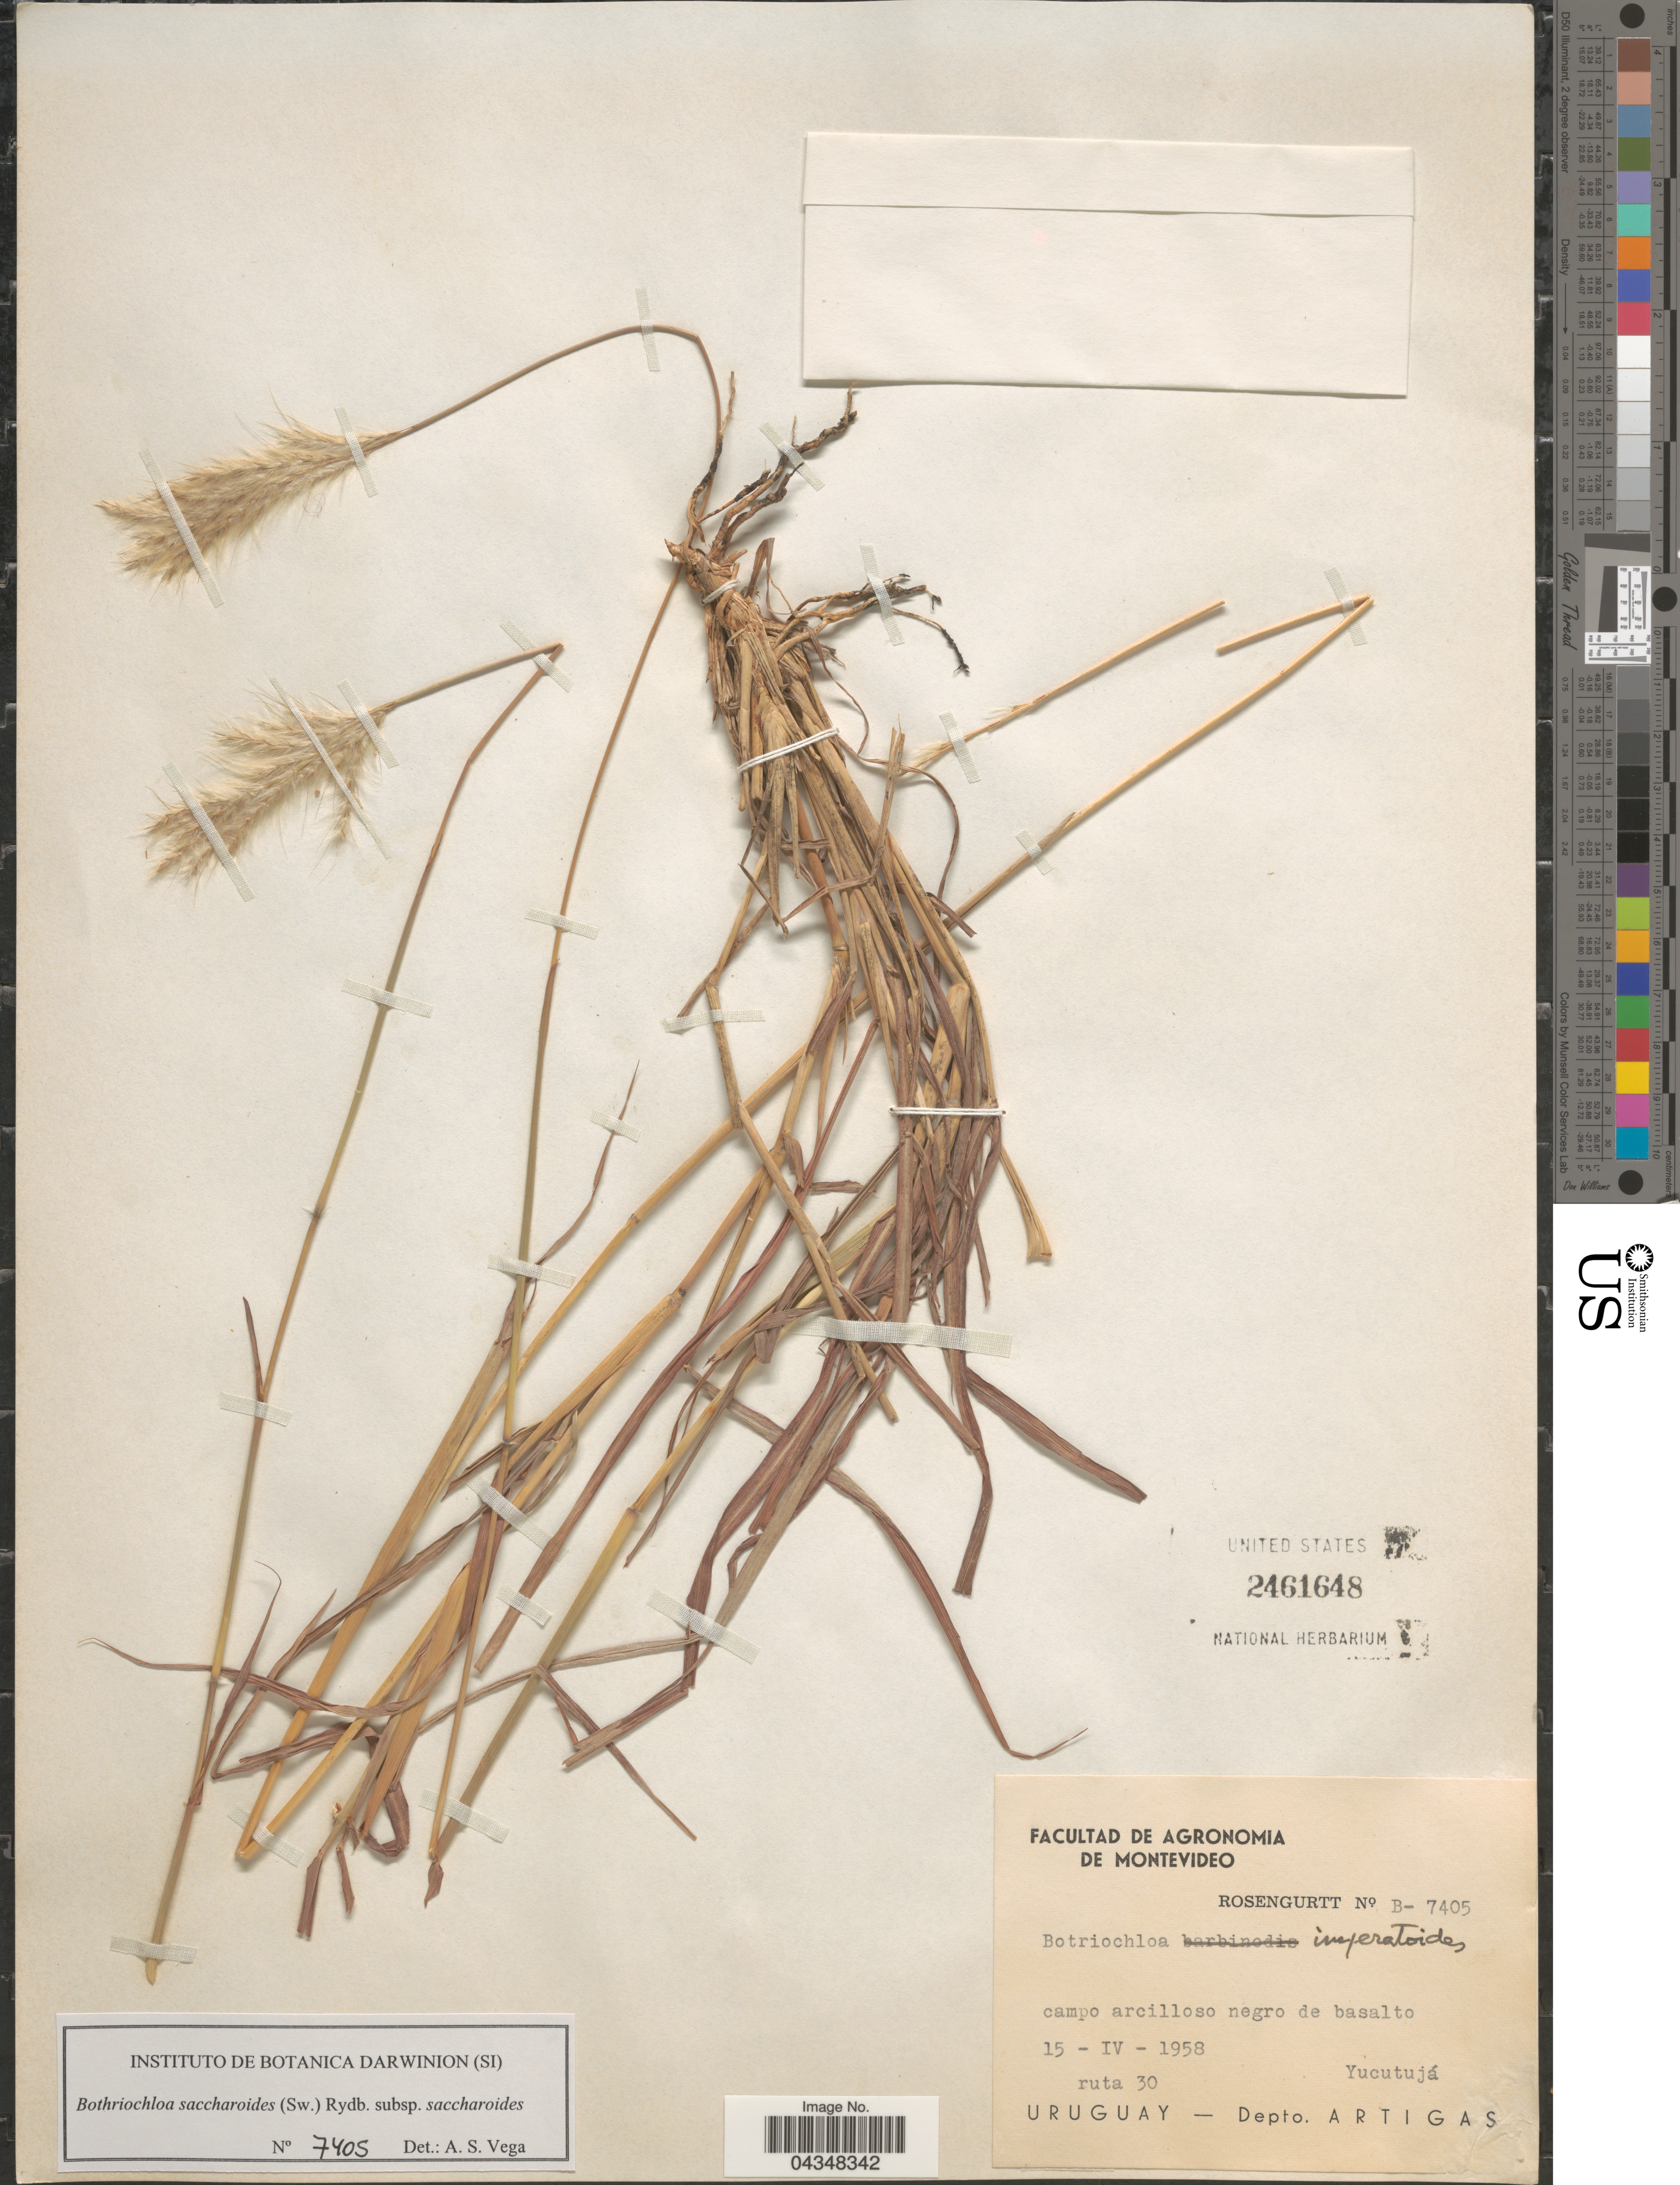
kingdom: Plantae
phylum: Tracheophyta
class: Liliopsida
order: Poales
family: Poaceae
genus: Bothriochloa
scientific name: Bothriochloa saccharoides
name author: (Sw.) Rydb.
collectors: Rosengurtt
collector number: B-7405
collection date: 1958-04-15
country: Uruguay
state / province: Artigas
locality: Yucutujá. Ruta 30. Depto. Artigas.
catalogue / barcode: US 2461648